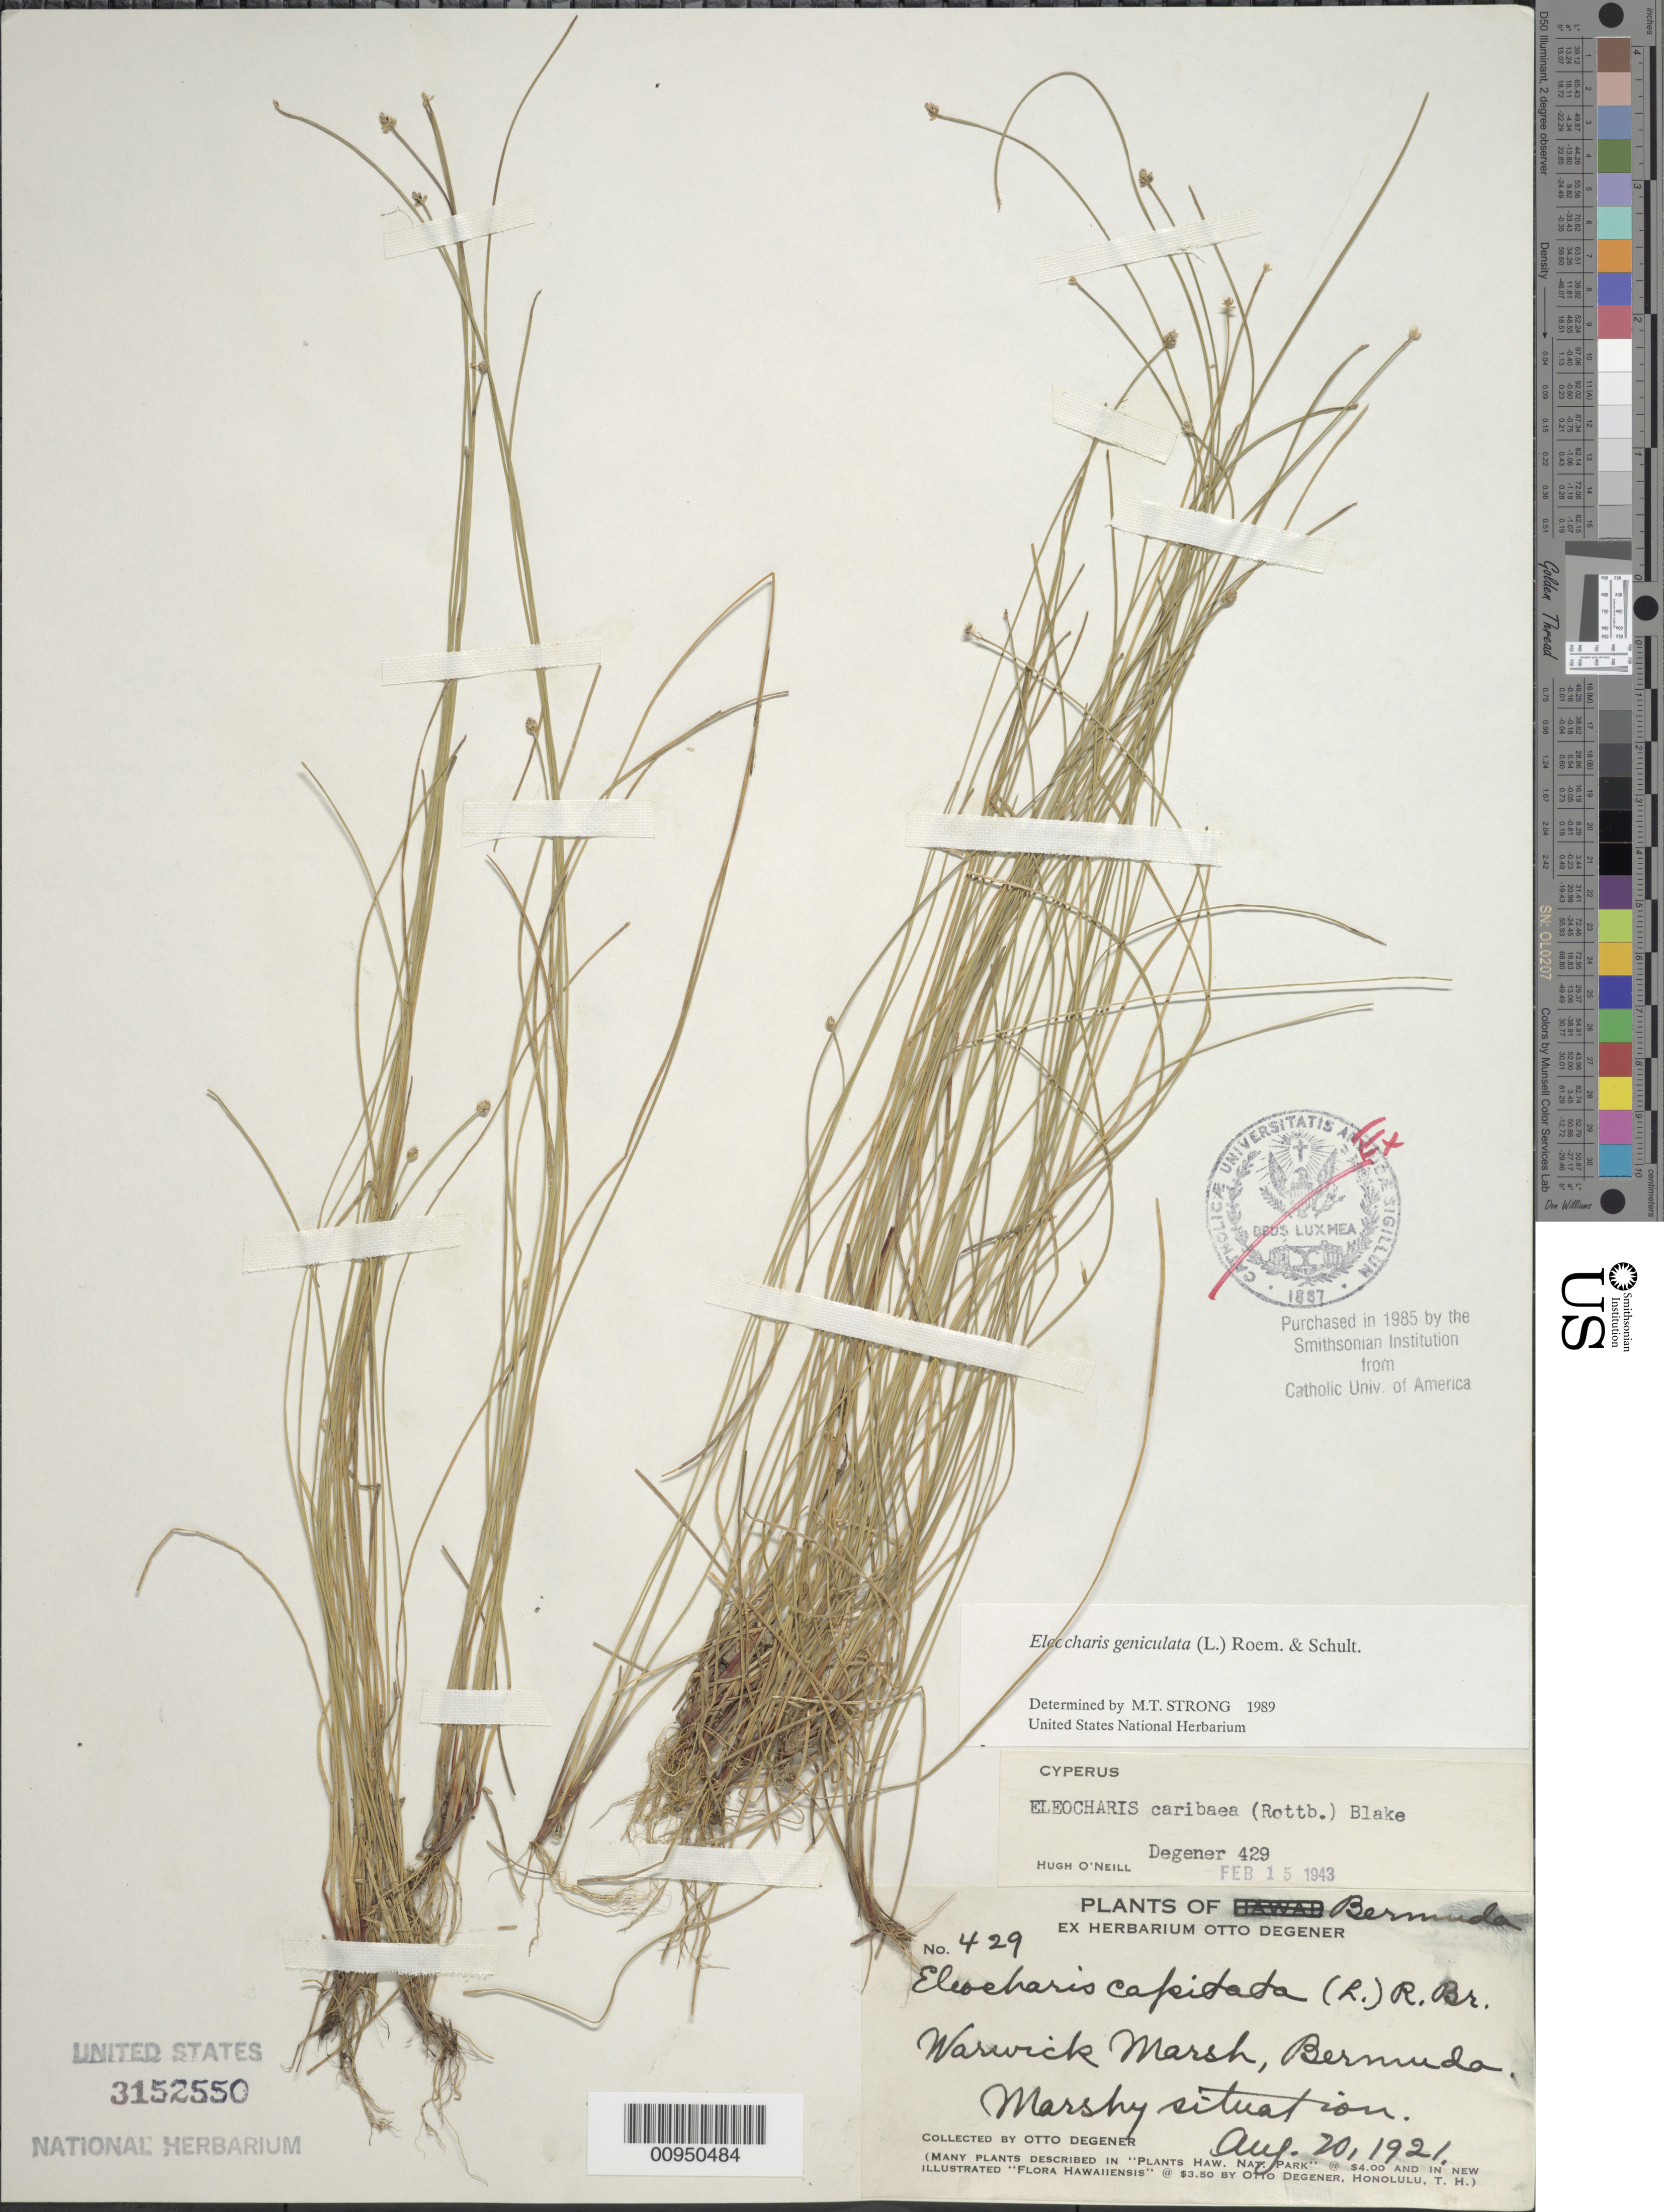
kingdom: Plantae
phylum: Tracheophyta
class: Liliopsida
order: Poales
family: Cyperaceae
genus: Eleocharis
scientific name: Eleocharis geniculata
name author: (L.) Roem. & Schult.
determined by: Strong, M. T., (US), Smithsonian Institution - National Museum of Natural History (UNITED STATES)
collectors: O. Degener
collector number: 429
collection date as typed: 20 Aug 1921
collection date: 1921-08-20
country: Bermuda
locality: Warwick Marsh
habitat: Marshy situation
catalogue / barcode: US 3152550